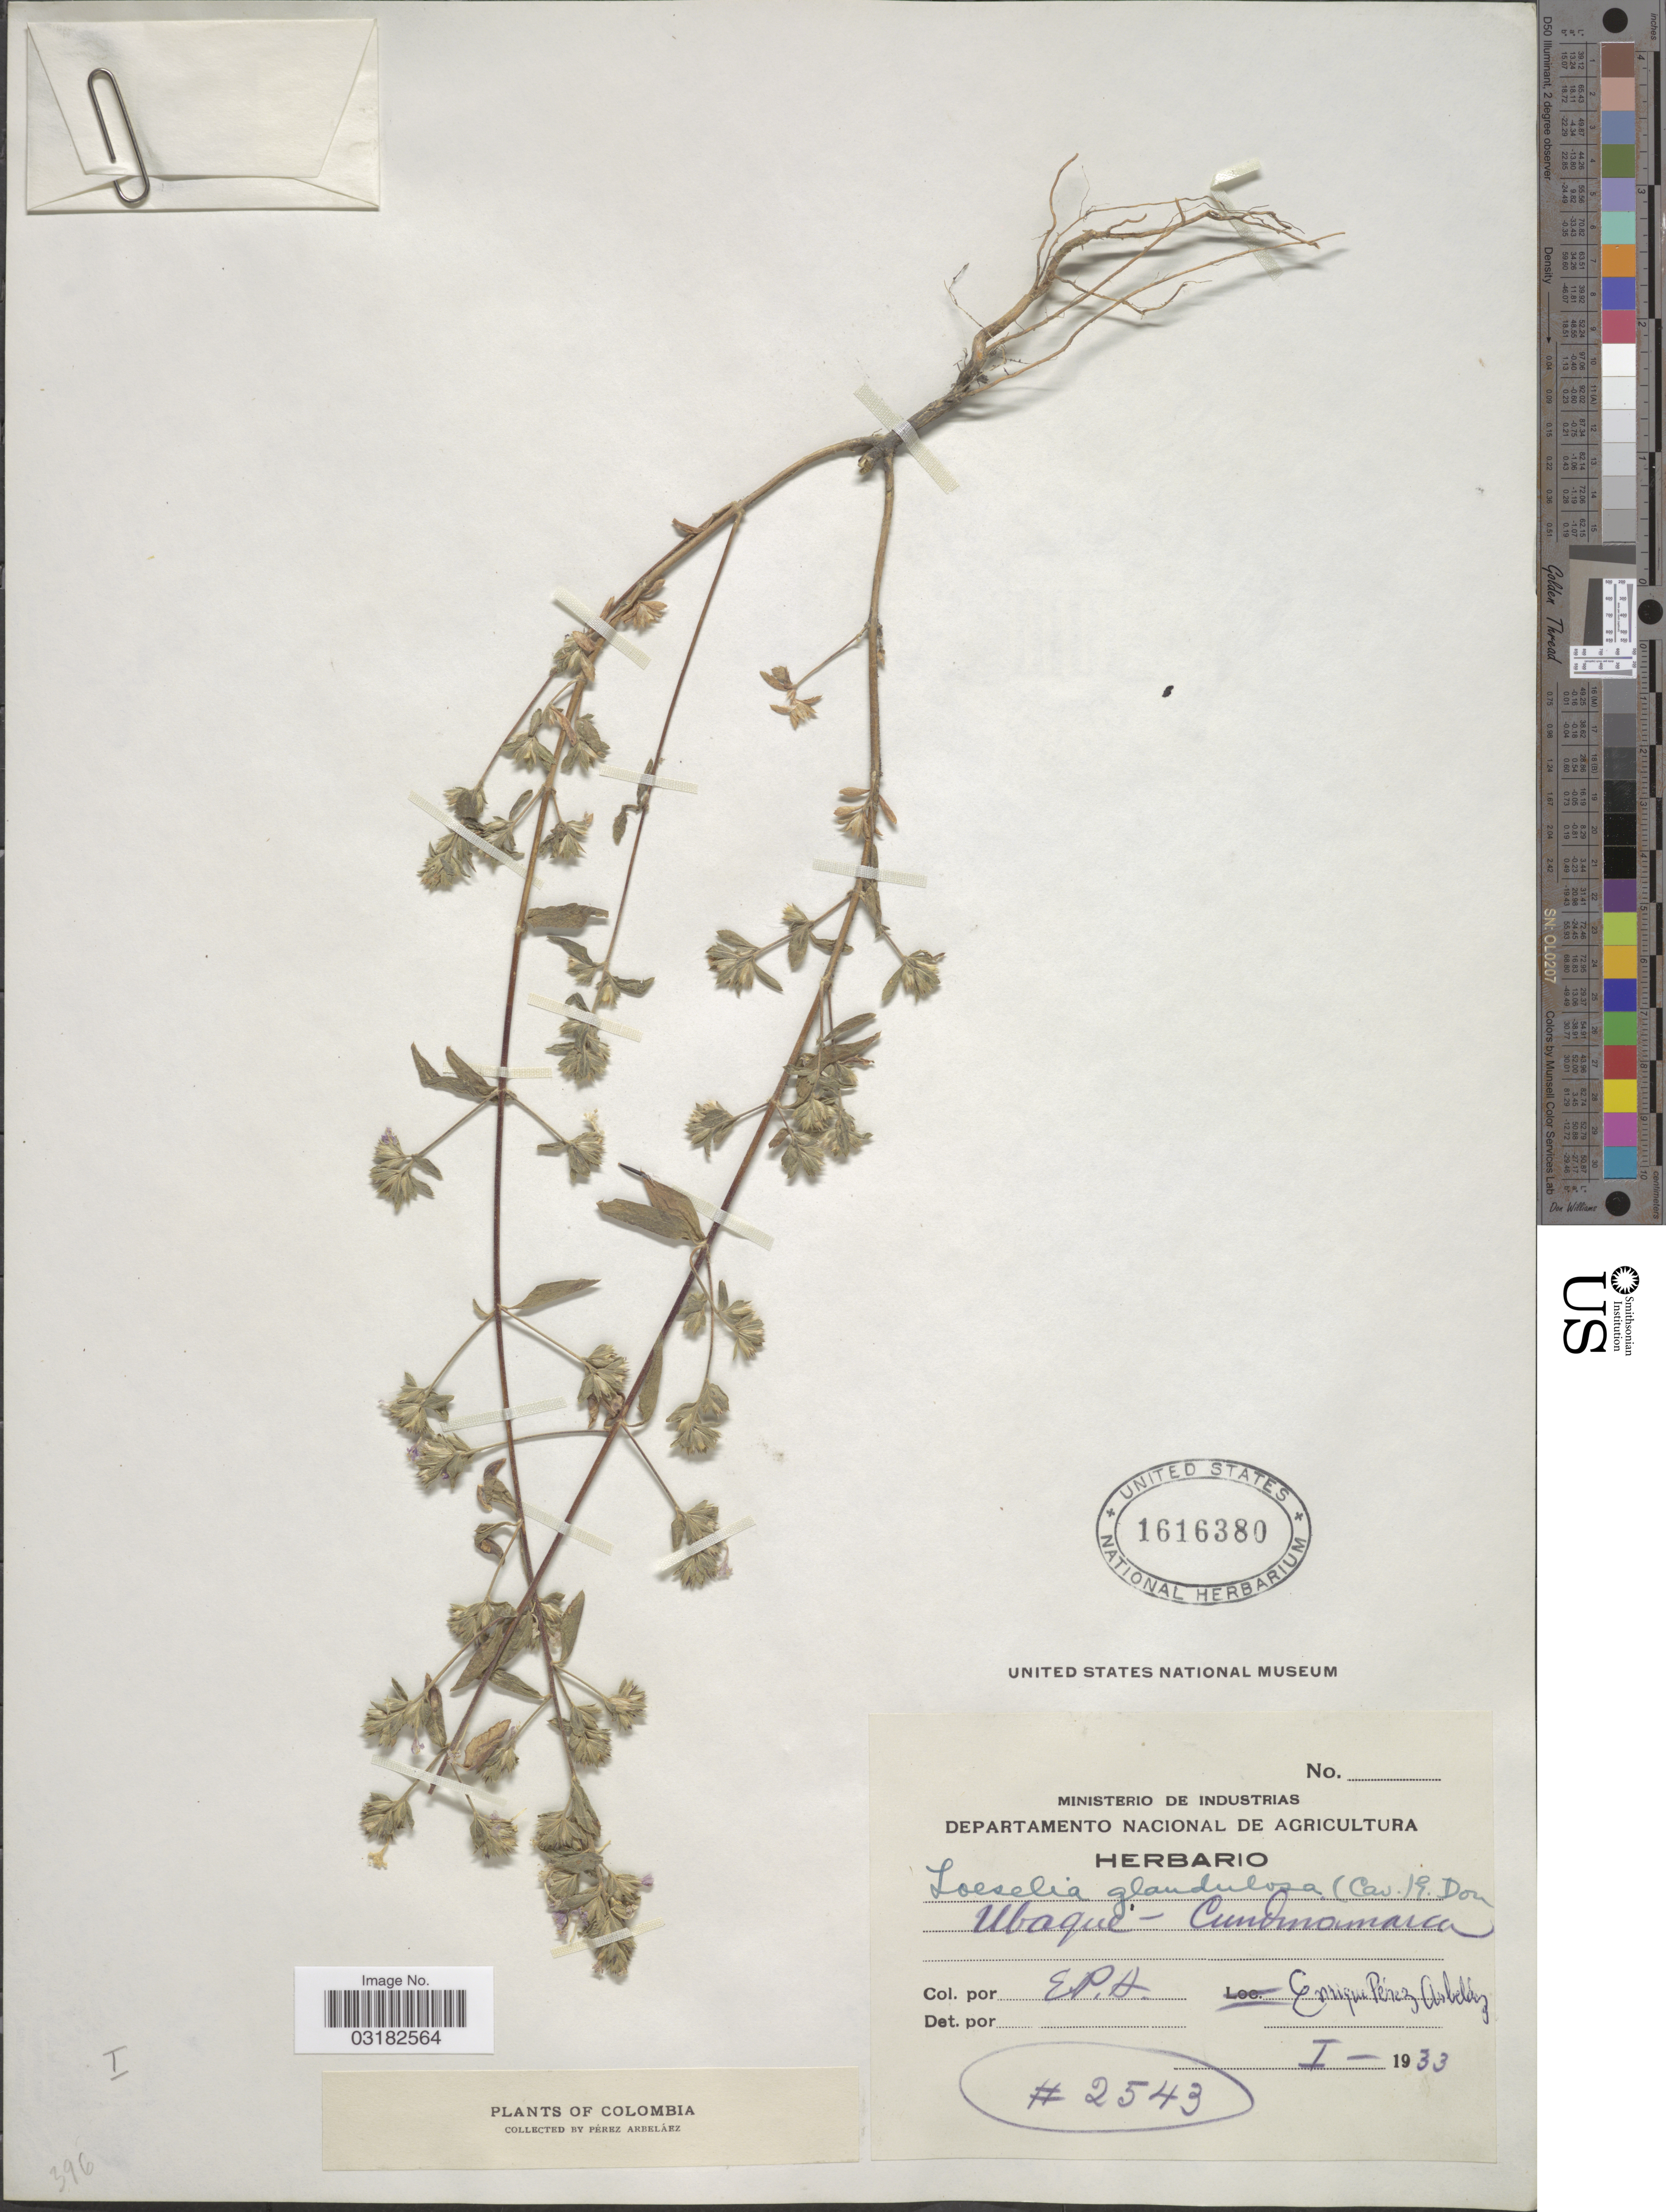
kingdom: Plantae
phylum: Tracheophyta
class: Magnoliopsida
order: Ericales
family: Polemoniaceae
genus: Loeselia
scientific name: Loeselia glandulosa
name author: (Cav.) G. Don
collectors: E. Pérez Arbeláez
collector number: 2543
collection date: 1933-01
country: Colombia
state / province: Cundinamarca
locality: Ubaque- Cundinamarca.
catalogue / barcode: US 1616380